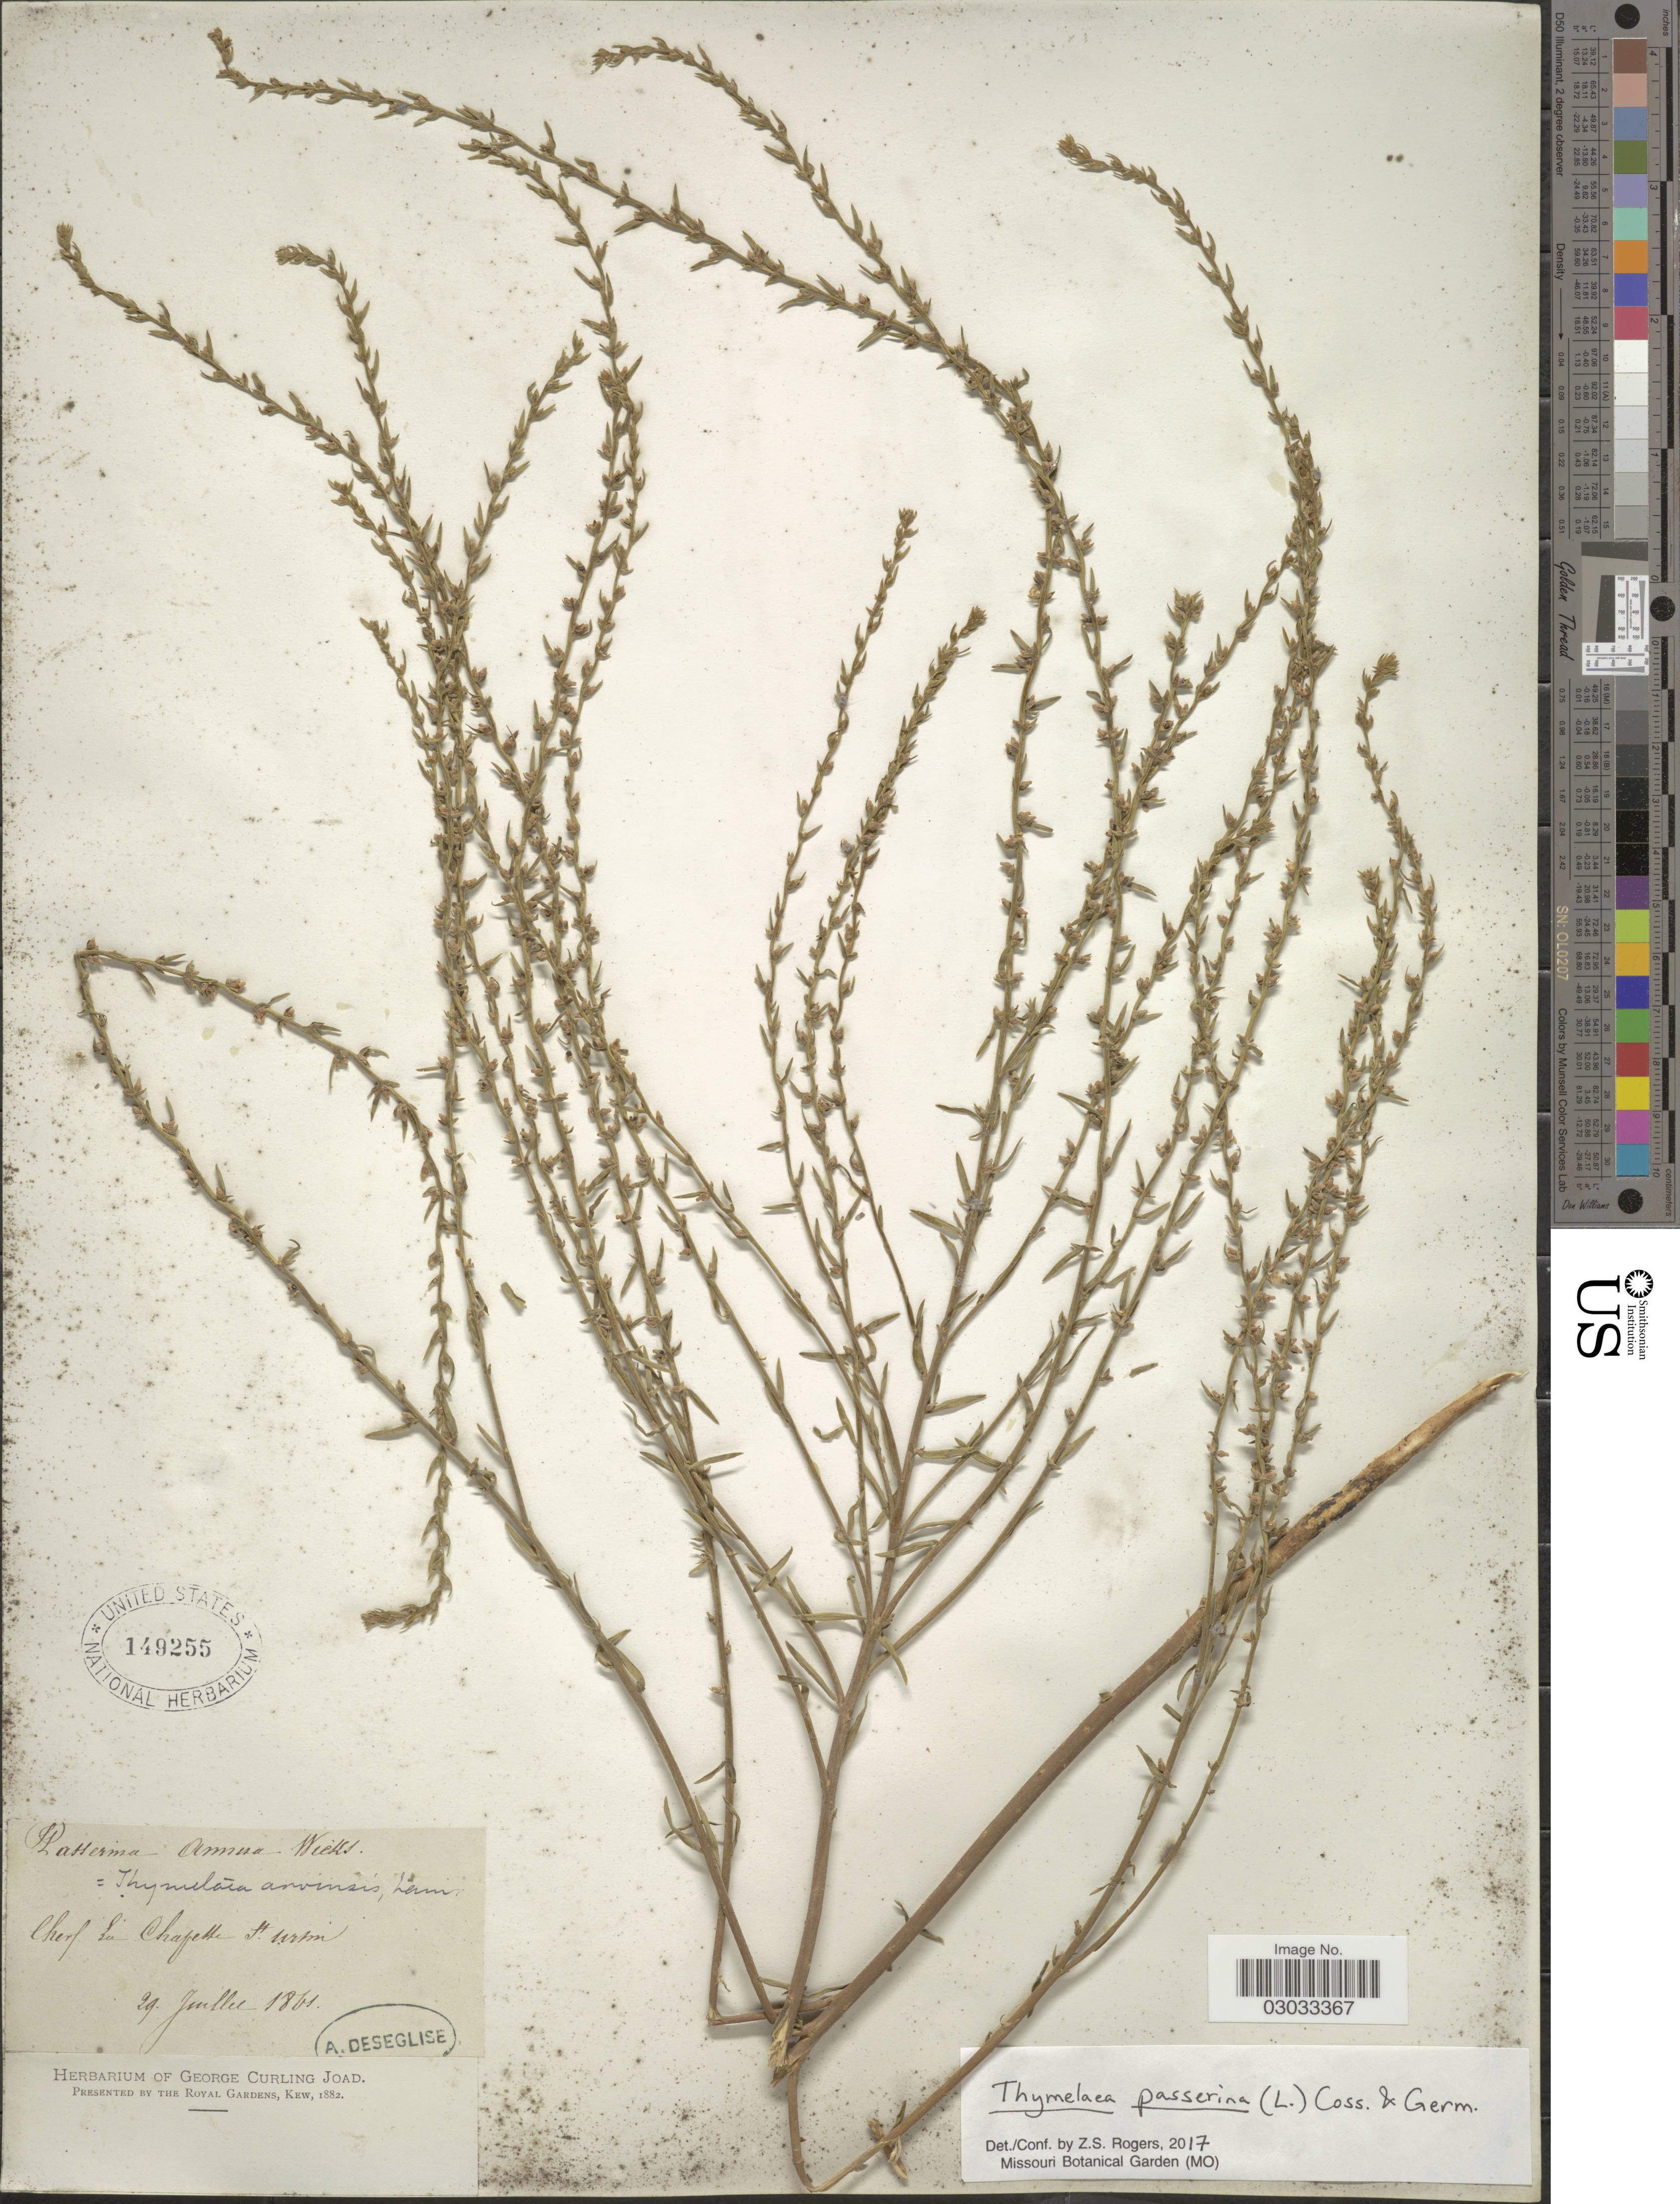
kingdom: Plantae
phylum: Tracheophyta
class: Magnoliopsida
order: Malvales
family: Thymelaeaceae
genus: Thymelaea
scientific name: Thymelaea passerina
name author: (L.) Coss. & Germ.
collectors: A. Deseglise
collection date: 1861-07-29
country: France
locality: Cherf La Chapelle St. Ursin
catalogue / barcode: US 149255